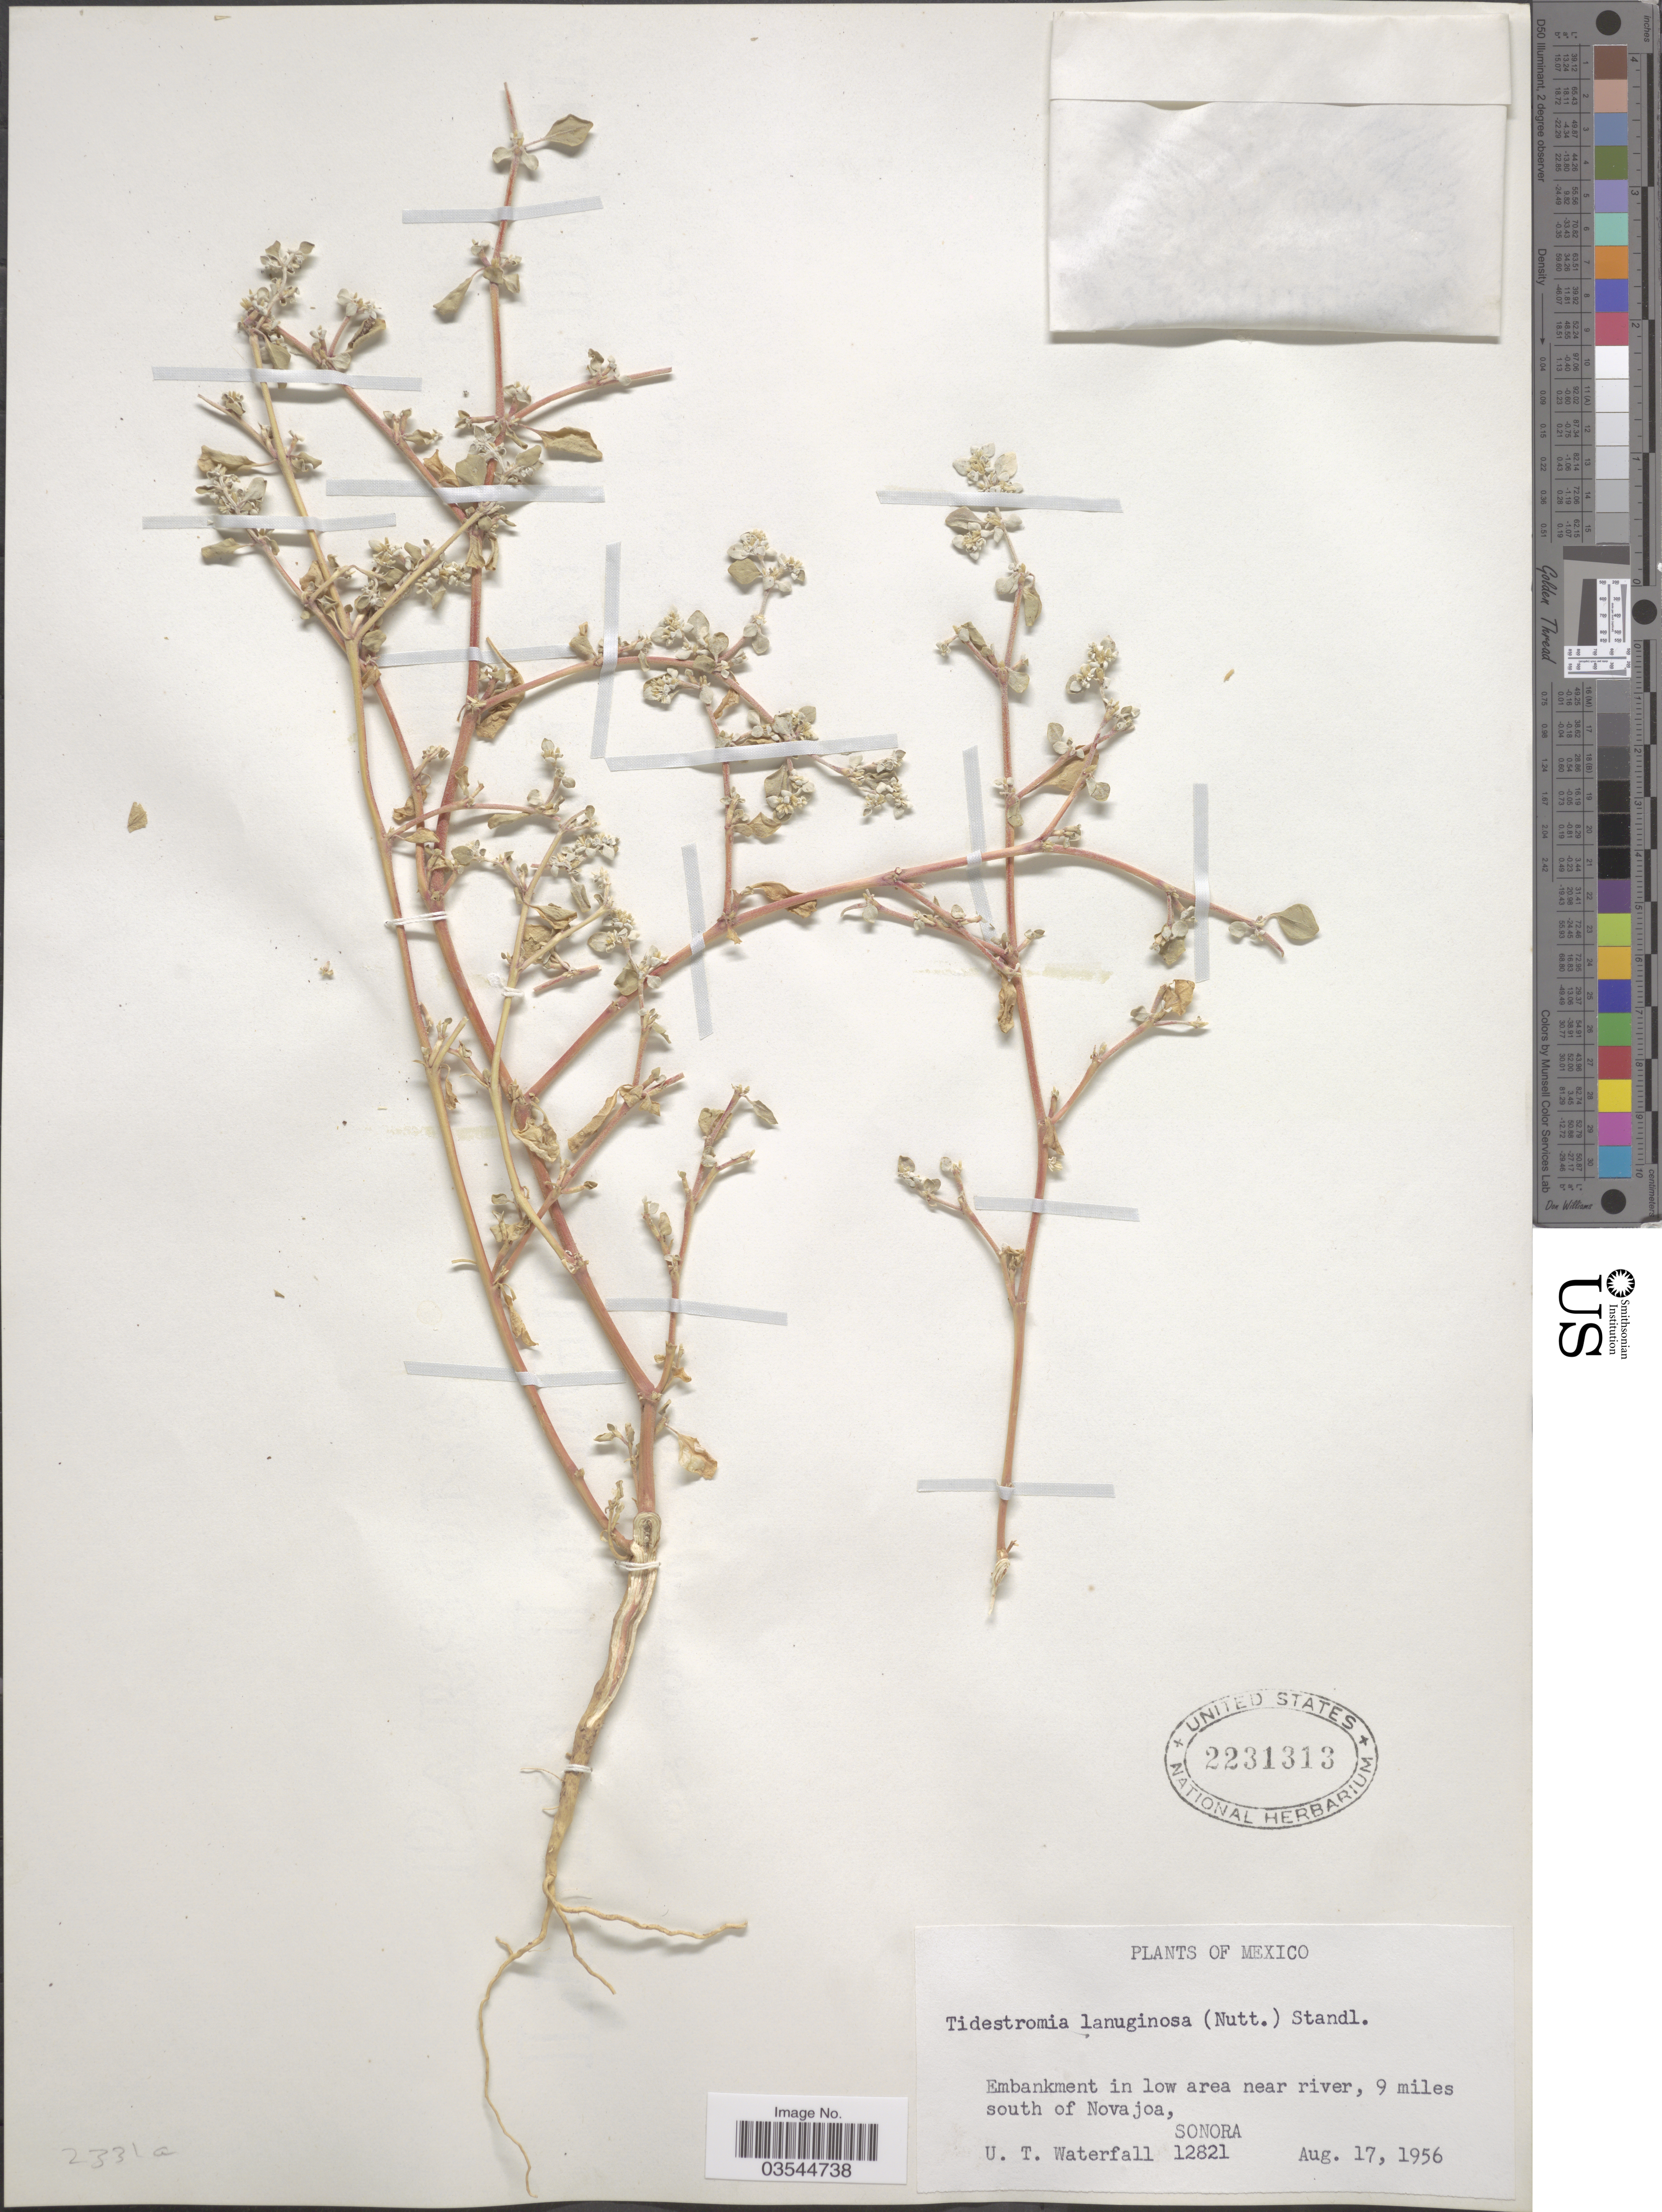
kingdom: Plantae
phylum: Tracheophyta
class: Magnoliopsida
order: Caryophyllales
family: Amaranthaceae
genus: Tidestromia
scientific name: Tidestromia lanuginosa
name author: (Nutt.) Standl.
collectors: U. T. Waterfall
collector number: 12821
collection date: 1956-08-17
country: Mexico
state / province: Sonora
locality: Embankment in low area near river, 9 miles south of Novajoa.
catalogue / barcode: US 2231313